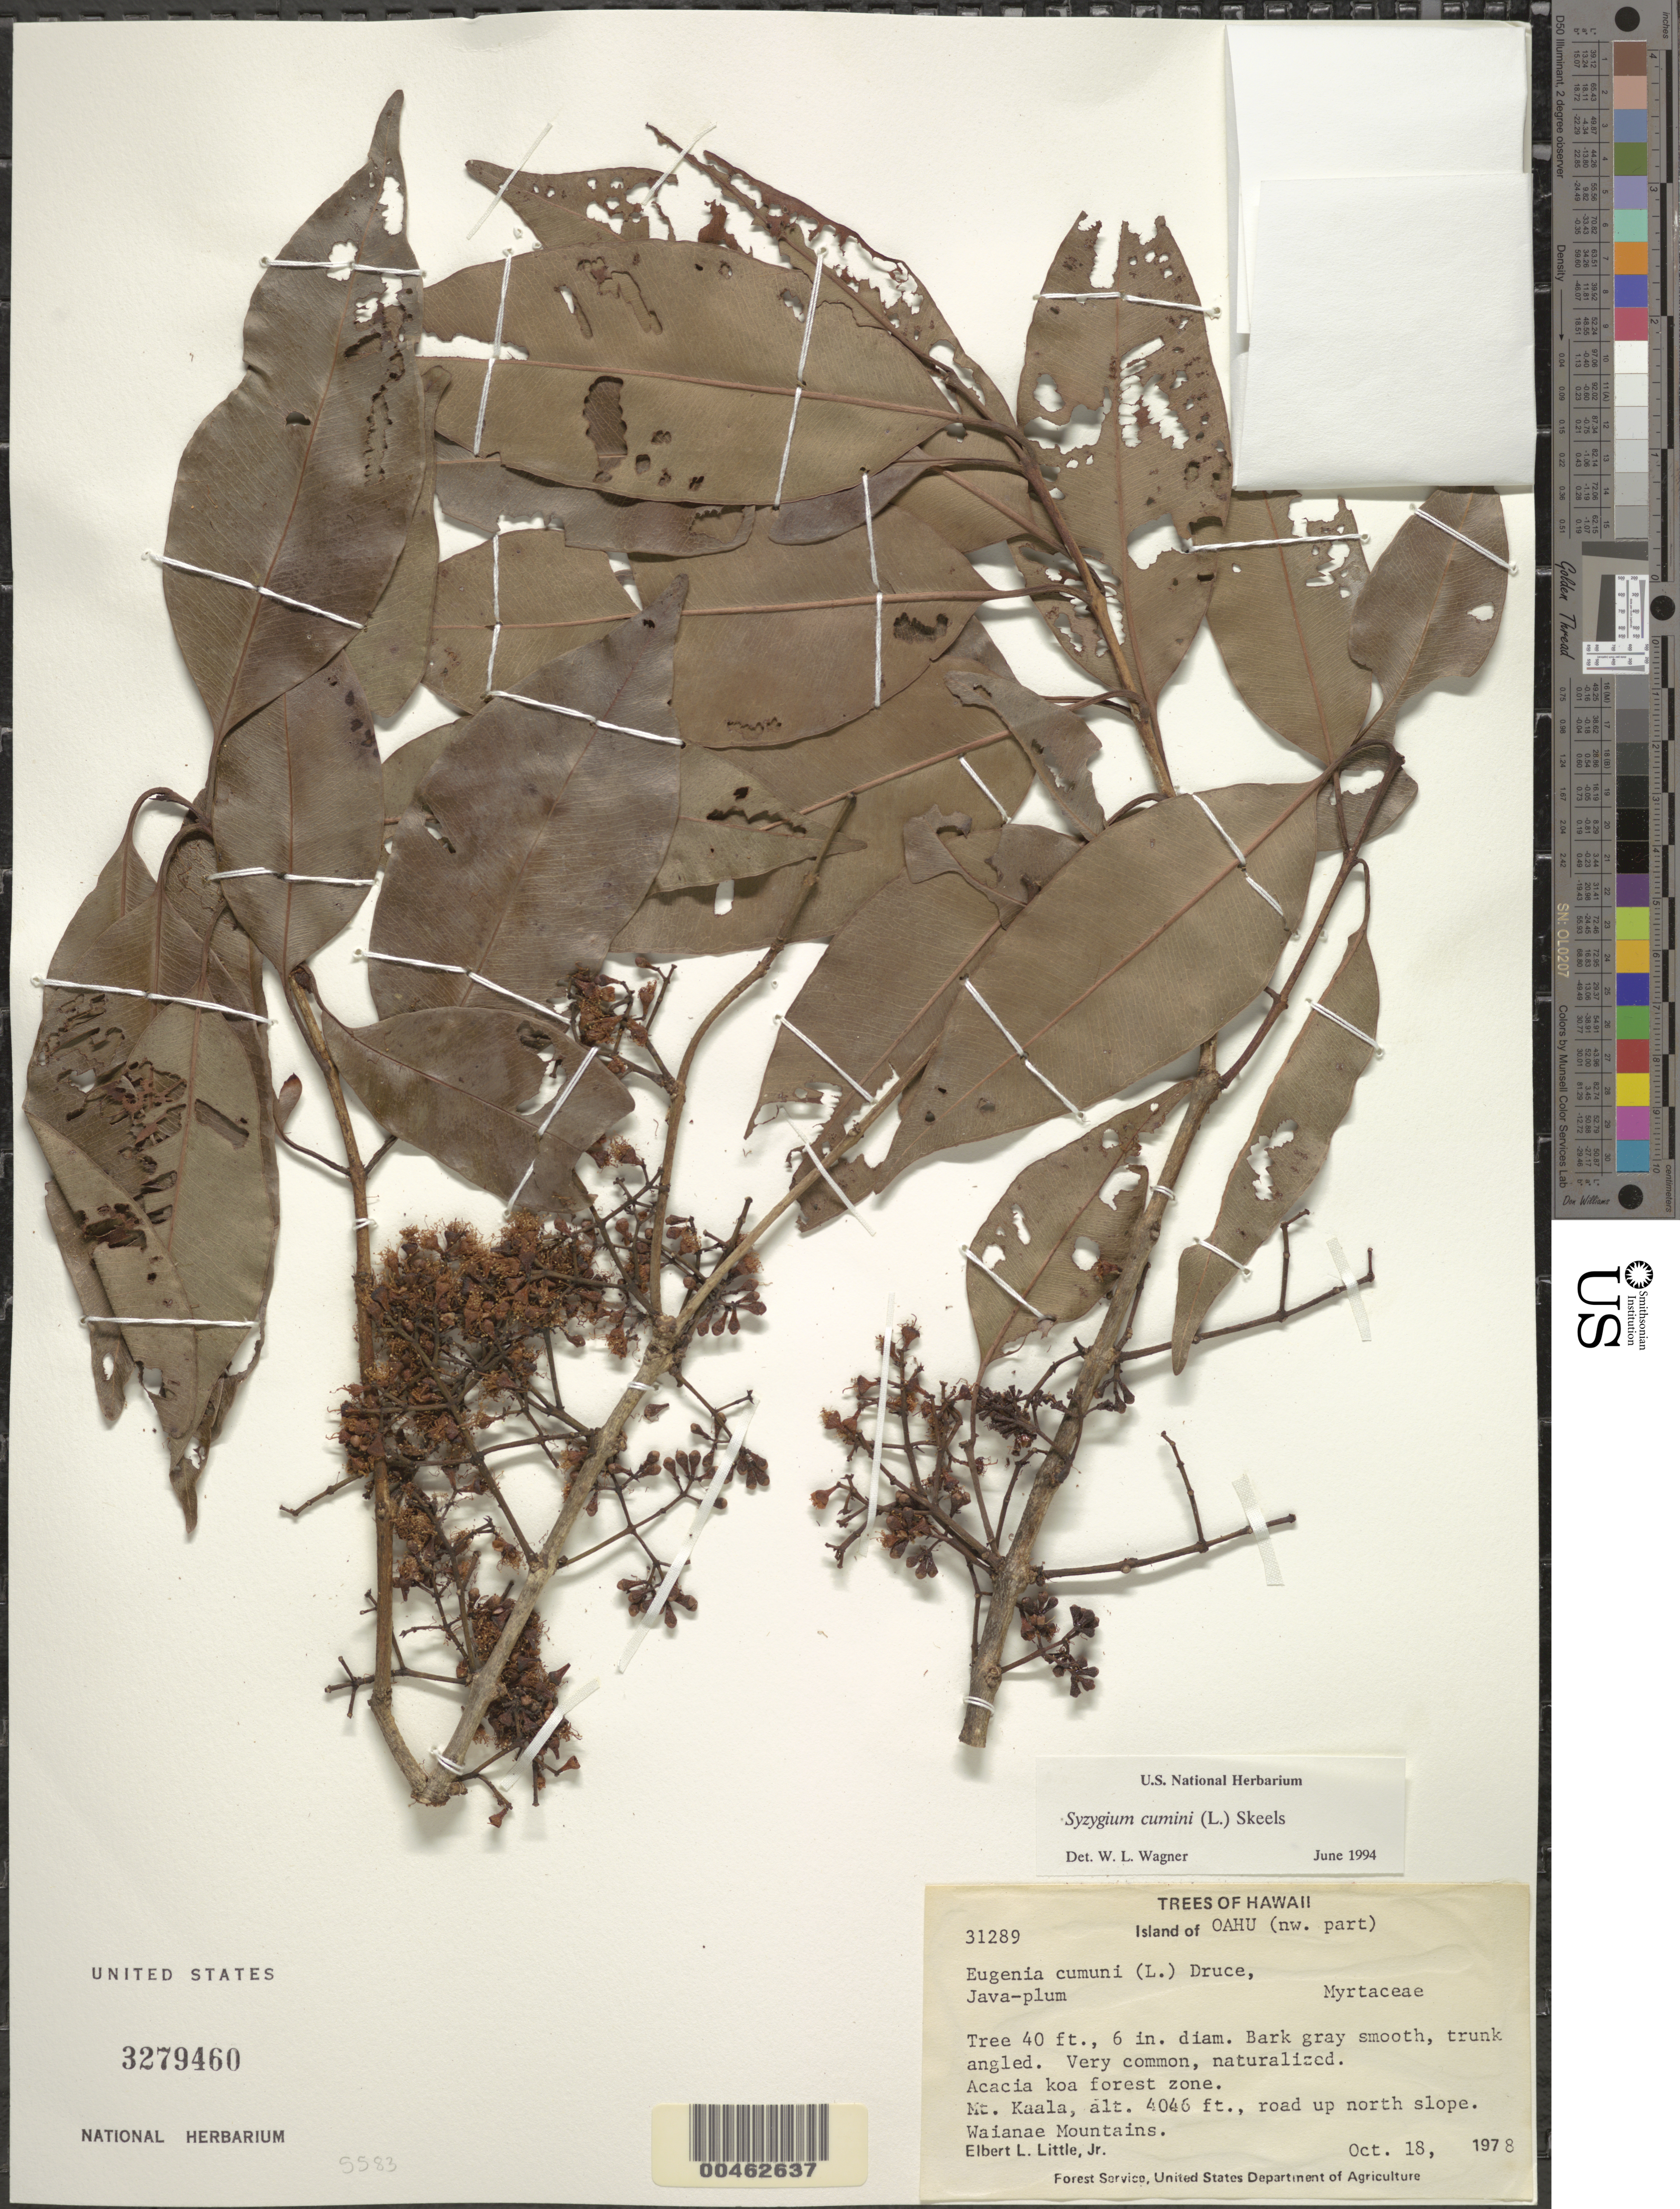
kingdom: Plantae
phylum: Tracheophyta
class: Magnoliopsida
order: Myrtales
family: Myrtaceae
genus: Syzygium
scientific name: Syzygium cumini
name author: (L.) Skeels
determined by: Wagner, W. L., (BOT), Smithsonian Institution - National Museum of Natural History (UNITED STATES)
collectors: E. L. Little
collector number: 31289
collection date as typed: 18 Oct 1978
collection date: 1978-10-18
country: United States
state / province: Hawaii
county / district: Honolulu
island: Oahu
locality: NW part of Oahu, Mt. Kaala, road up N slope. Waianae Mts.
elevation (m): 1233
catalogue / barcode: US 3279460